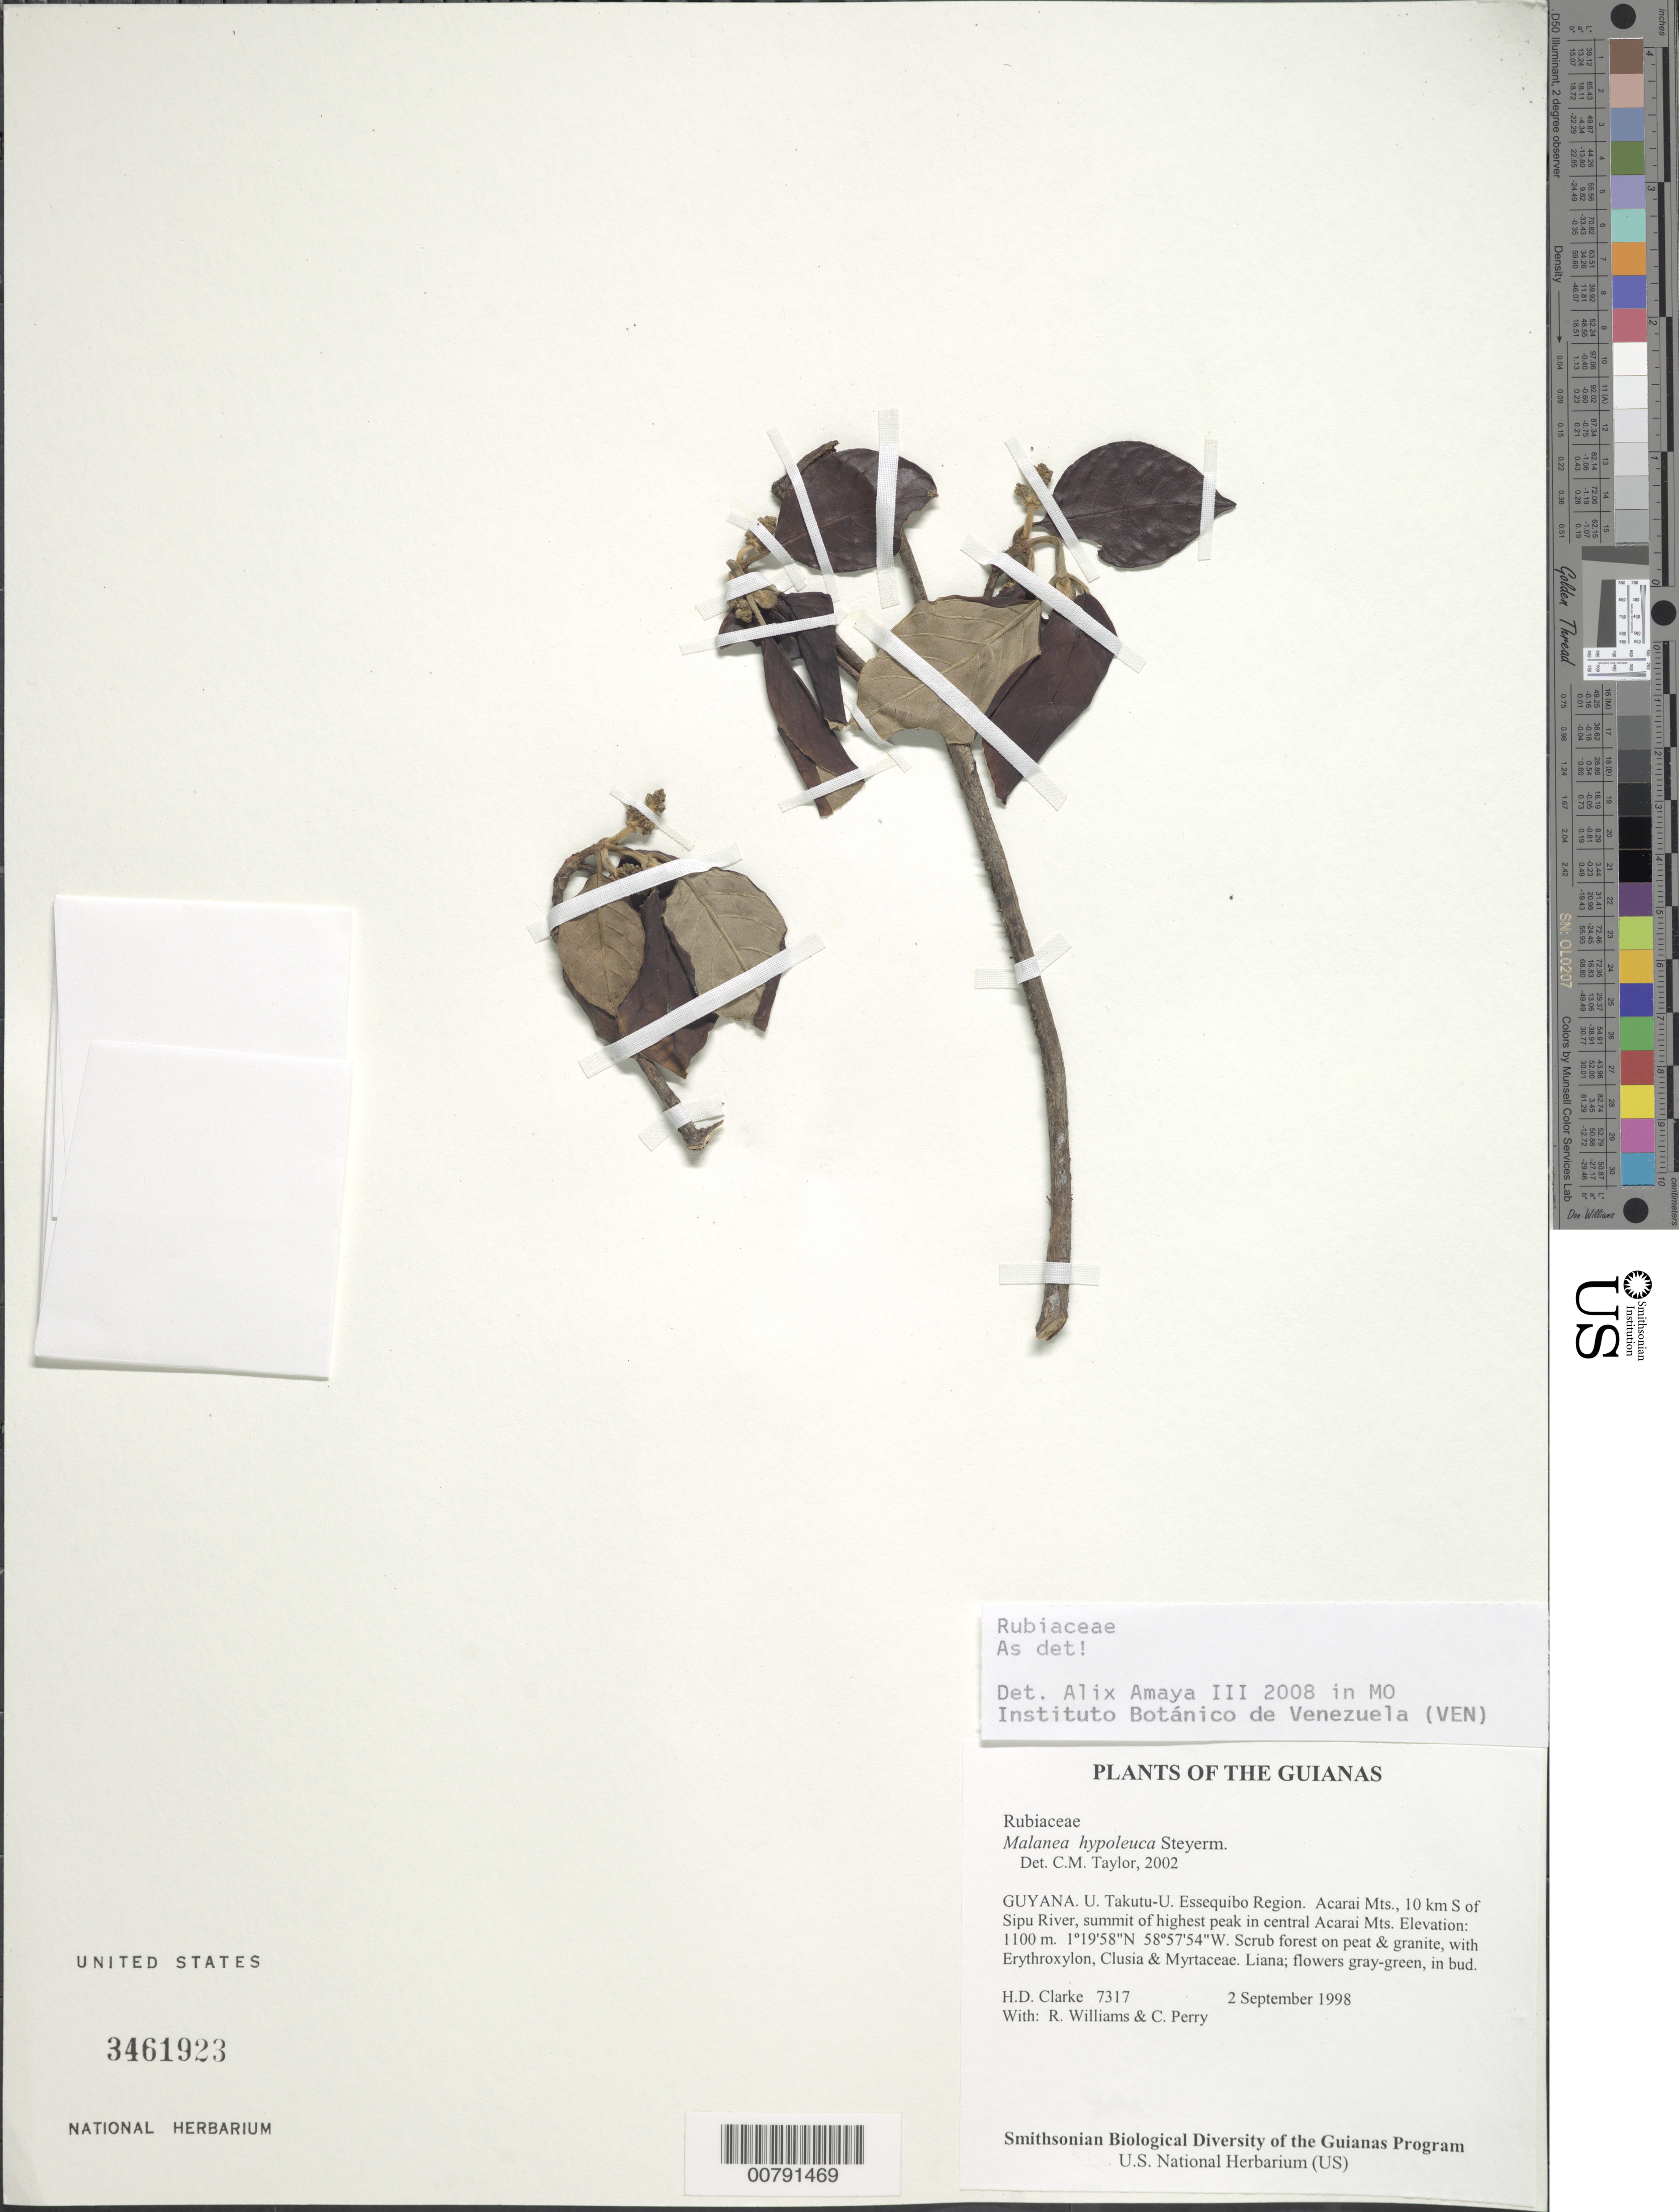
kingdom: Plantae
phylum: Tracheophyta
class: Magnoliopsida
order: Gentianales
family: Rubiaceae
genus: Malanea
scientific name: Malanea hypoleuca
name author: Steyerm.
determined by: Taylor, Charlotte M.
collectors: H. D. Clarke, R. Williams & C. Perry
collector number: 7317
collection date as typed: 2 September 1998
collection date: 1998-09-02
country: Guyana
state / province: U. Takutu-U. Essequibo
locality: Acarai Mts., 10 km S. of Sipu River, summit of highest peak in central Acarai Mts.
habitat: Scrub forest on peat & granite, with Erythroxylum, Clusia & Myrtaceae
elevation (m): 1100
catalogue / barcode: US 3461923